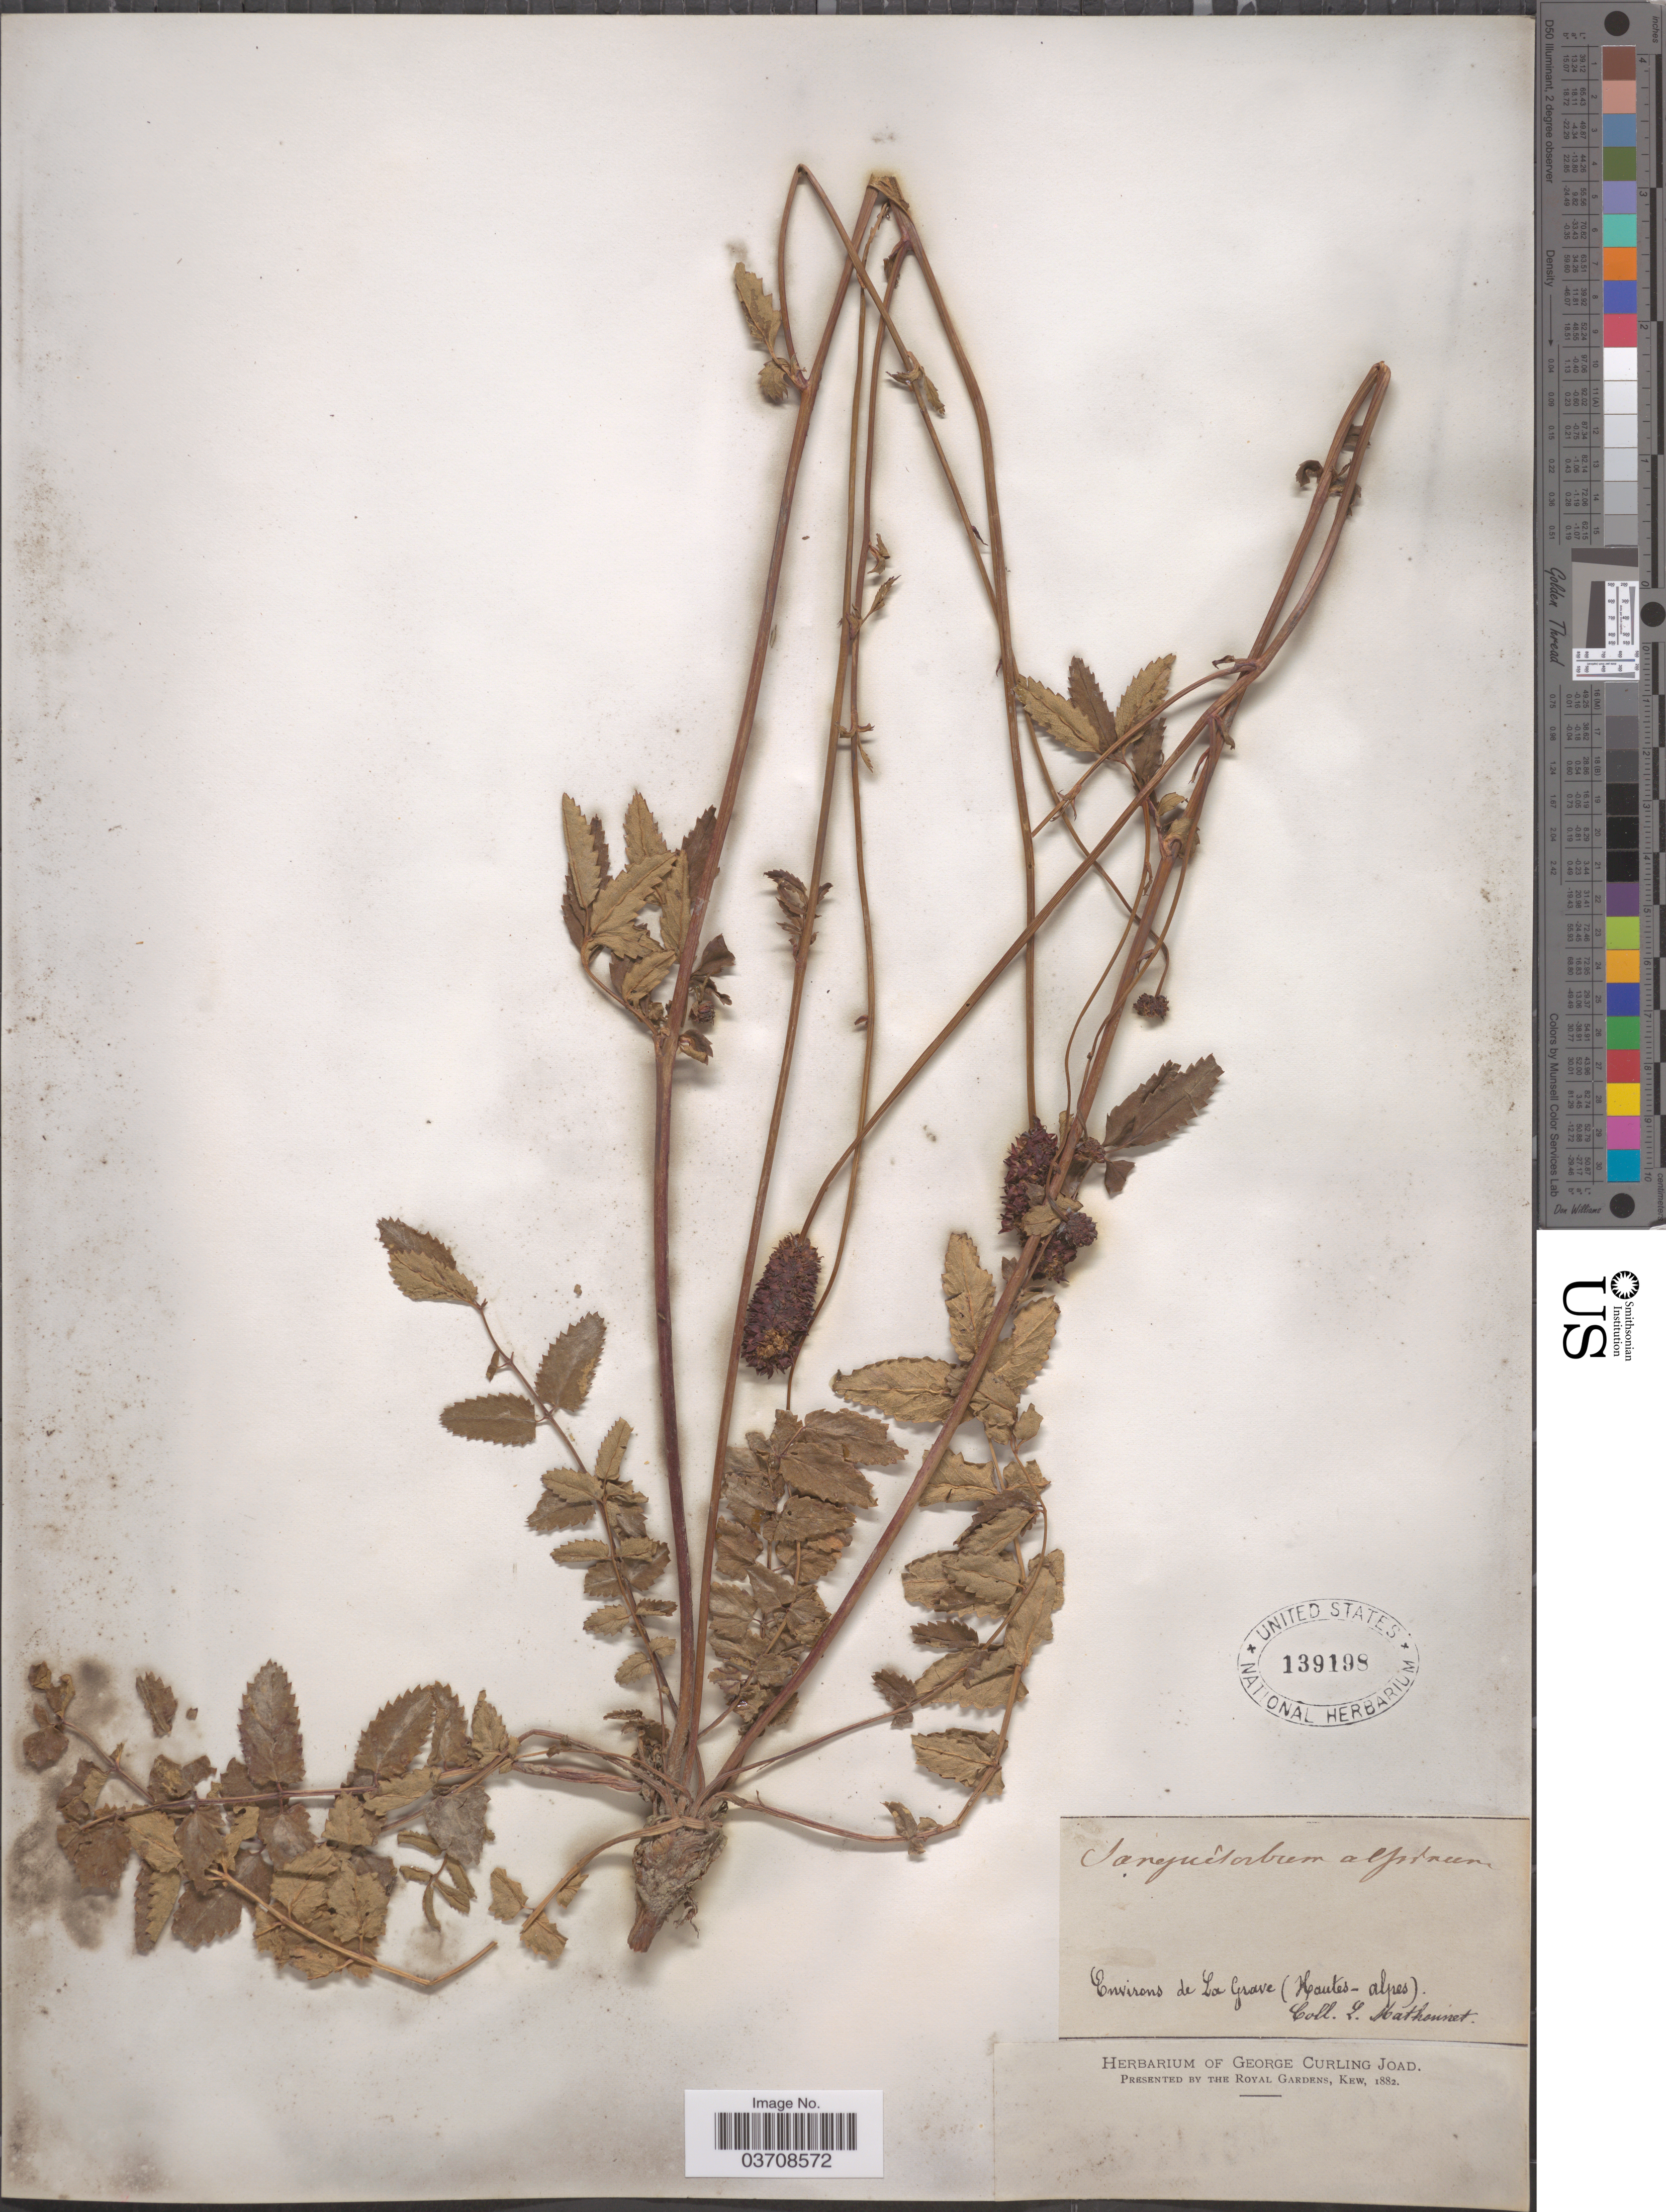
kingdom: Plantae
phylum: Tracheophyta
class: Magnoliopsida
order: Rosales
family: Rosaceae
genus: Sanguisorba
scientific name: Sanguisorba alpina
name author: Bunge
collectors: L. Mathonnet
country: France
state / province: Provence-Alpes-Côte d'Azur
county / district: Hautes-Alpes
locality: Environs de La Grave (Hautes-Alpes).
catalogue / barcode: US 139198